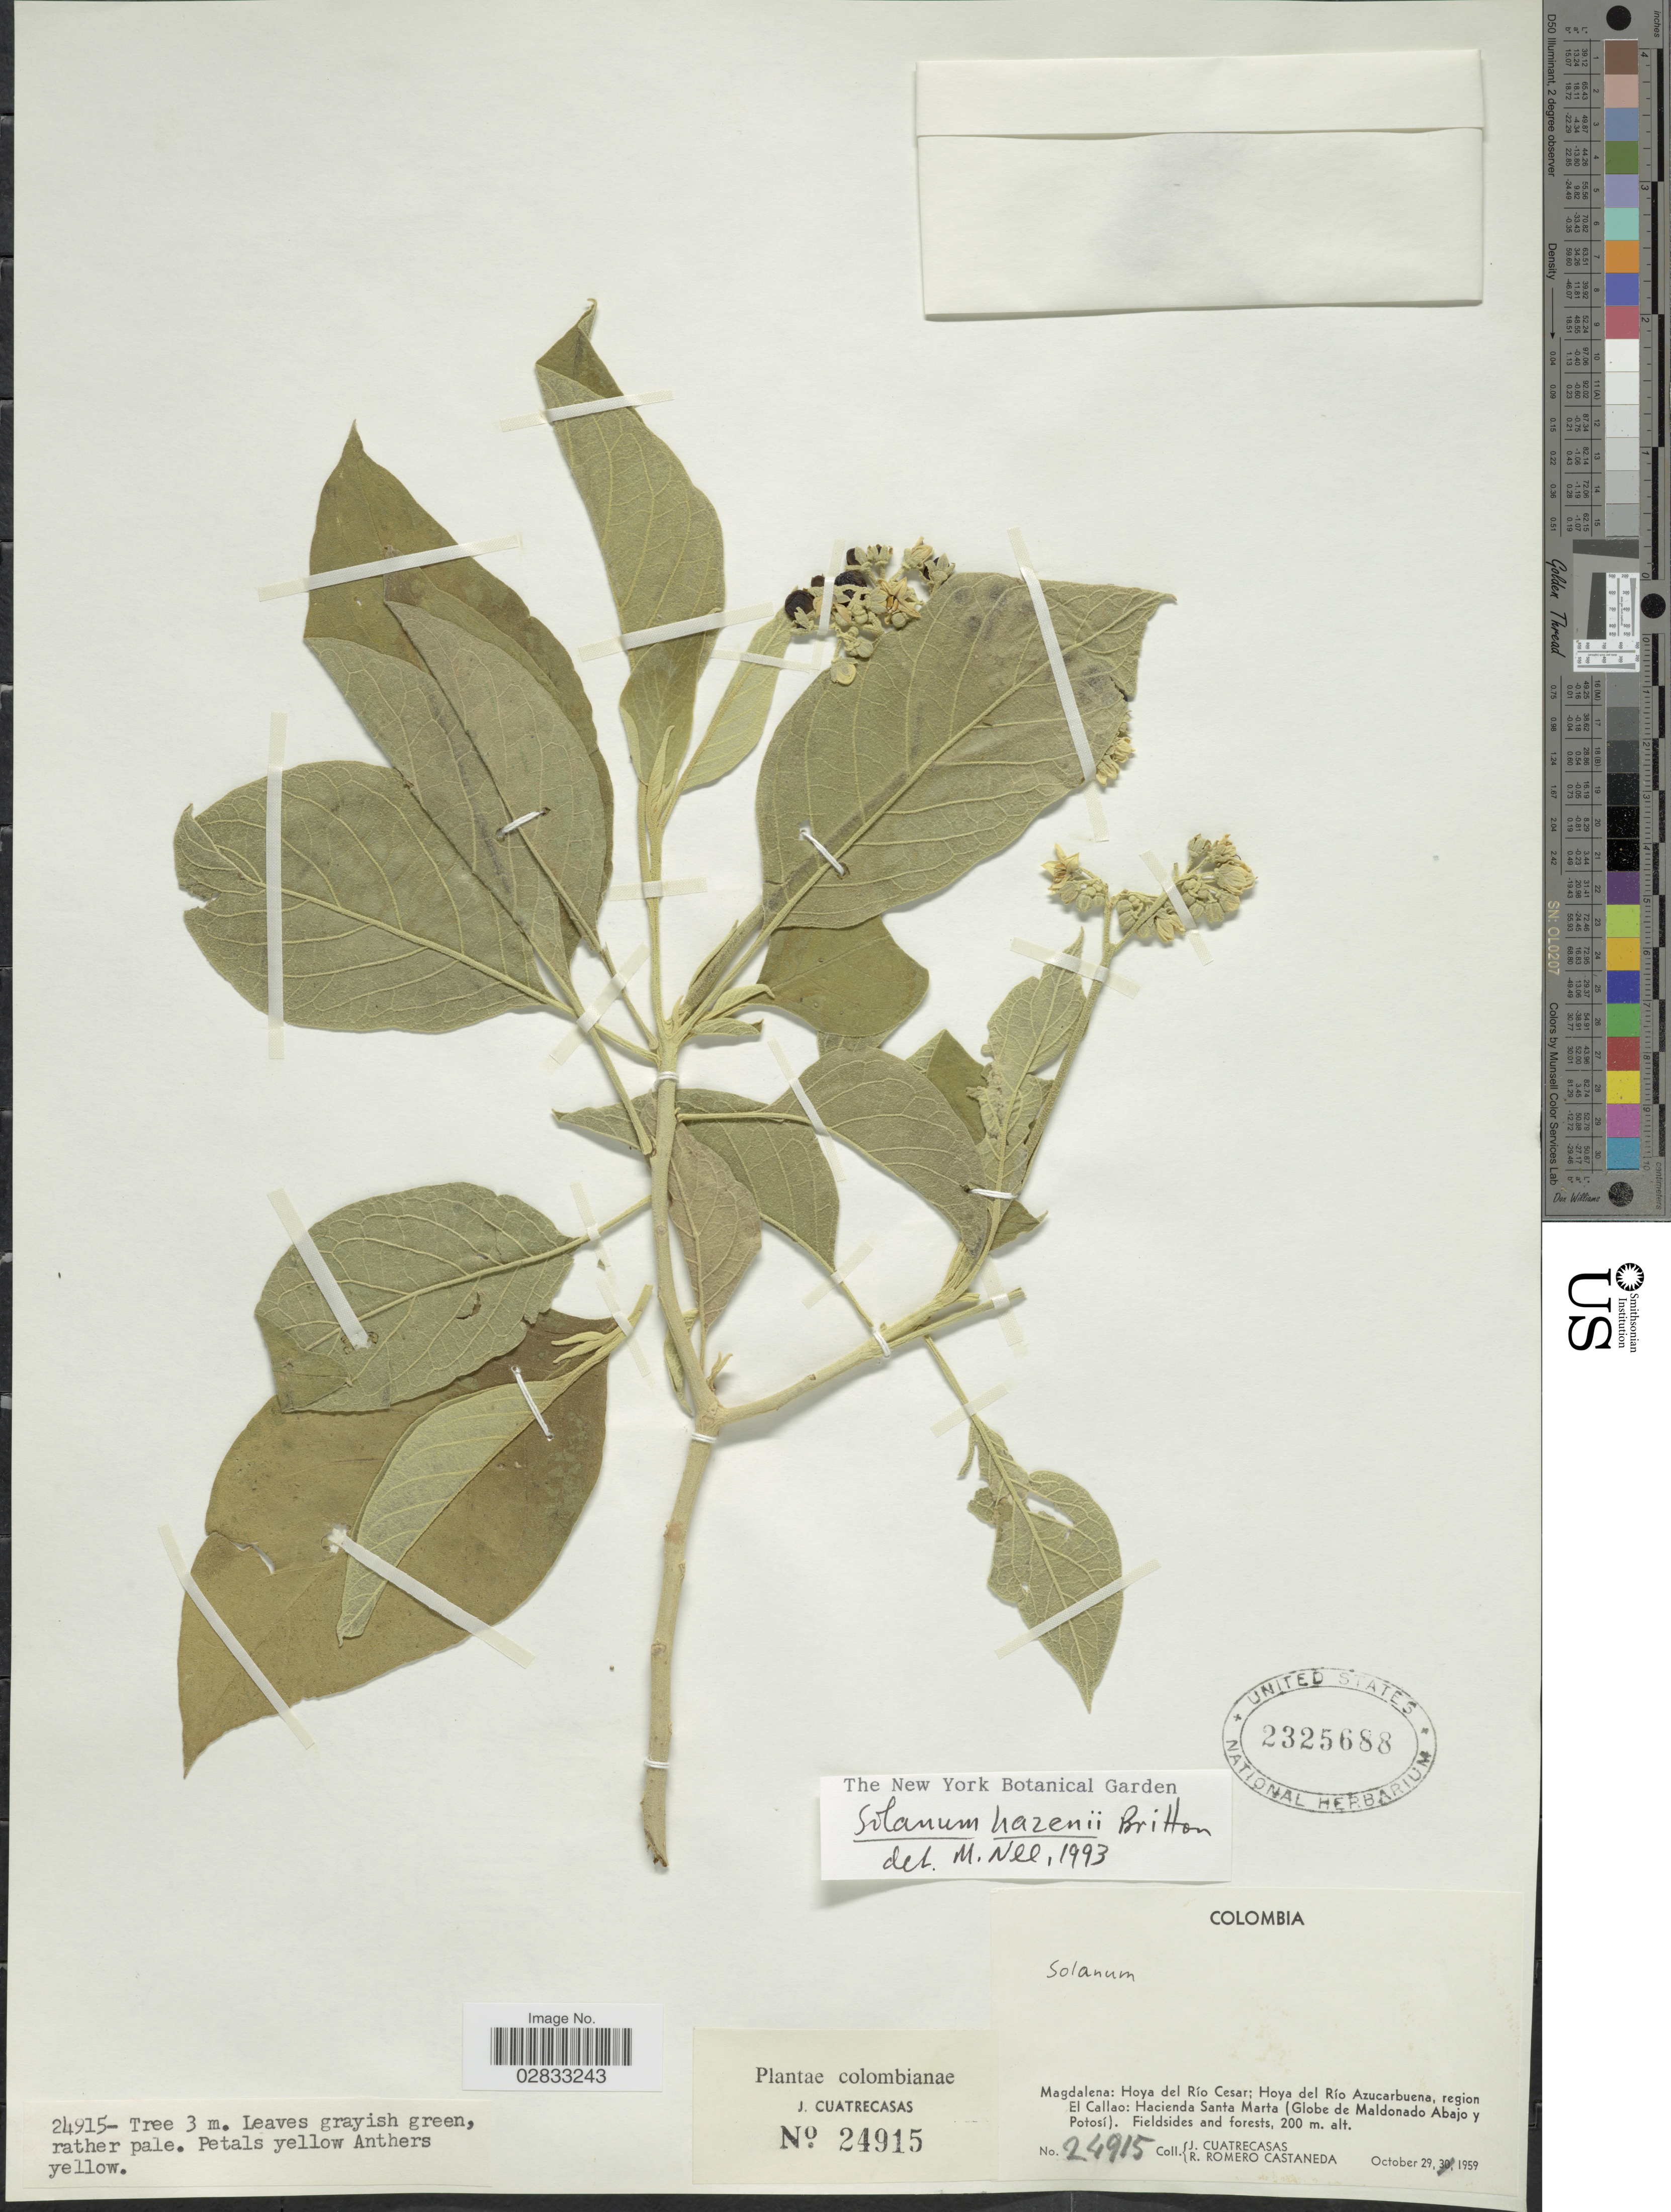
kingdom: Plantae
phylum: Tracheophyta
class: Magnoliopsida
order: Solanales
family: Solanaceae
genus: Solanum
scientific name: Solanum hazenii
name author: Britton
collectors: J. Cuatrecasas & R. Romero Castañeda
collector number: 24915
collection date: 1959-10-29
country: Colombia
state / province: Magdalena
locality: Hoya del Río Cesar: Hoya del Río Azucarbuena, region El Callao: Hacienda Santa Marta (Globe de Maldonado Abajo y Potosí).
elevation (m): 200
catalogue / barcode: US 2325688